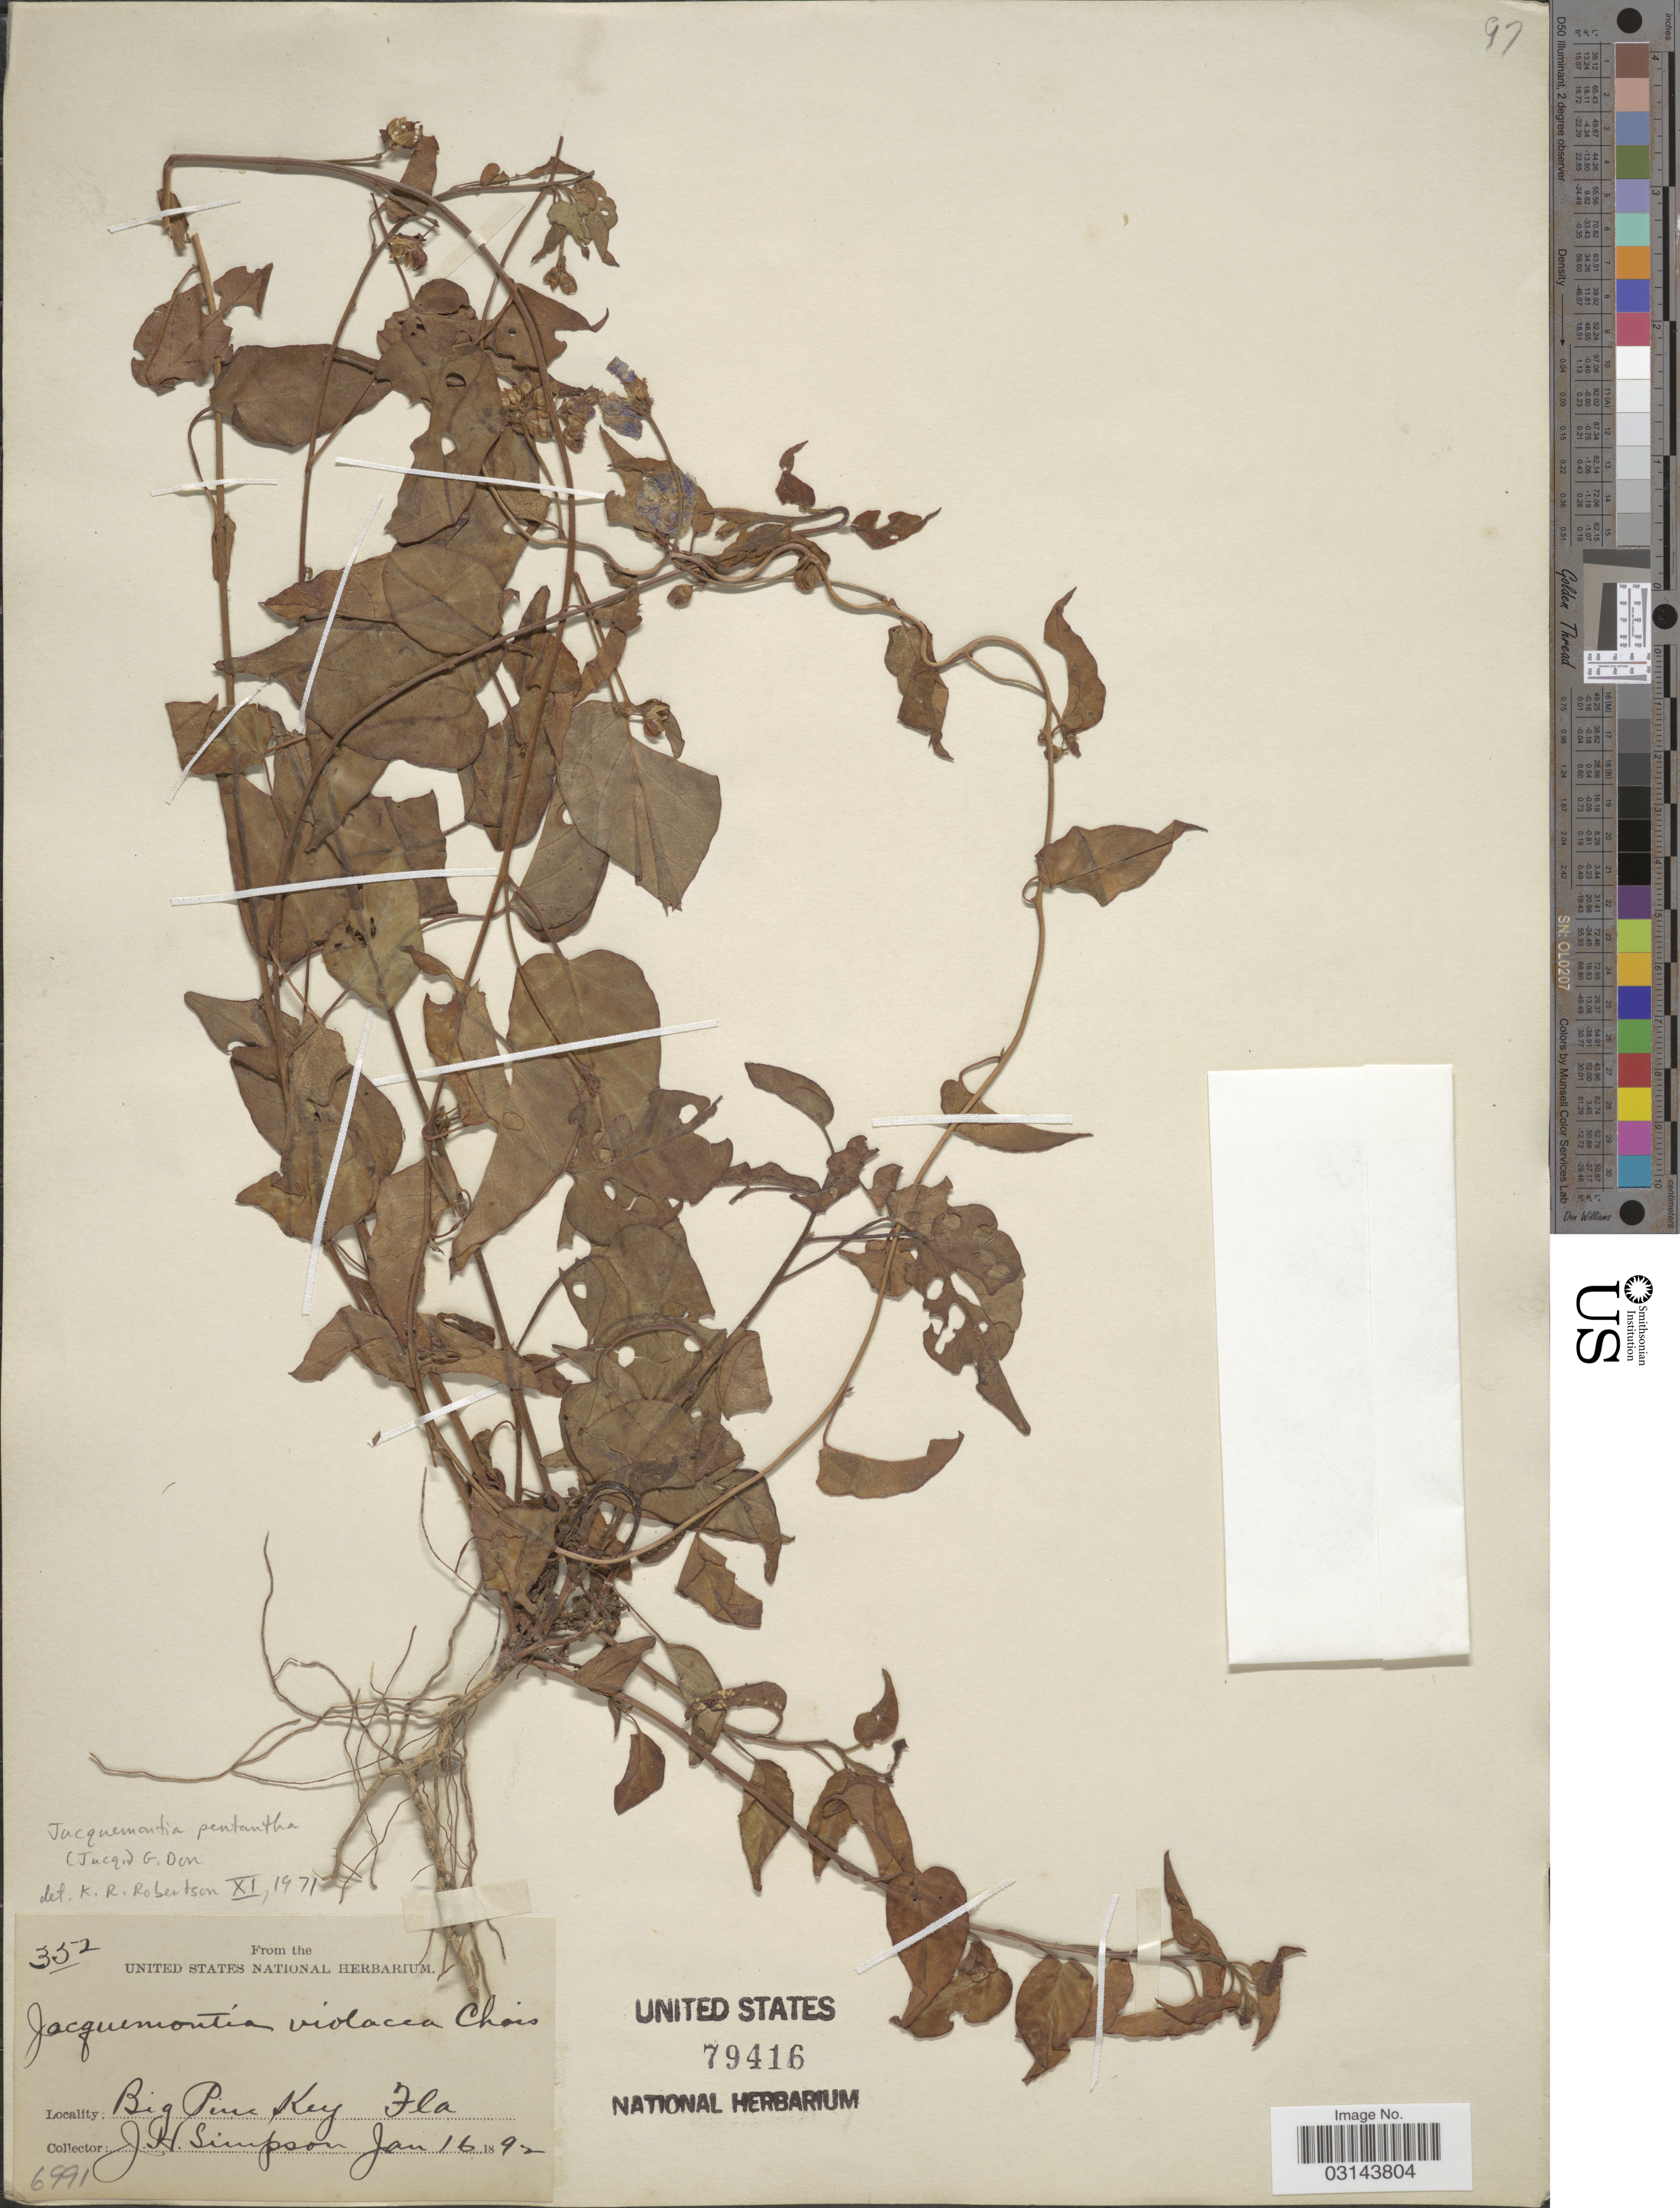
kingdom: Plantae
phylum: Tracheophyta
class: Magnoliopsida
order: Solanales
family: Convolvulaceae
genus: Jacquemontia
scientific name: Jacquemontia pentanthos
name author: (Jacq.) G. Don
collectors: J. H. Simpson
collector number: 352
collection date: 1892-01-16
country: United States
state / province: Florida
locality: Big Pine Key Fla.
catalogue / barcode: US 79416